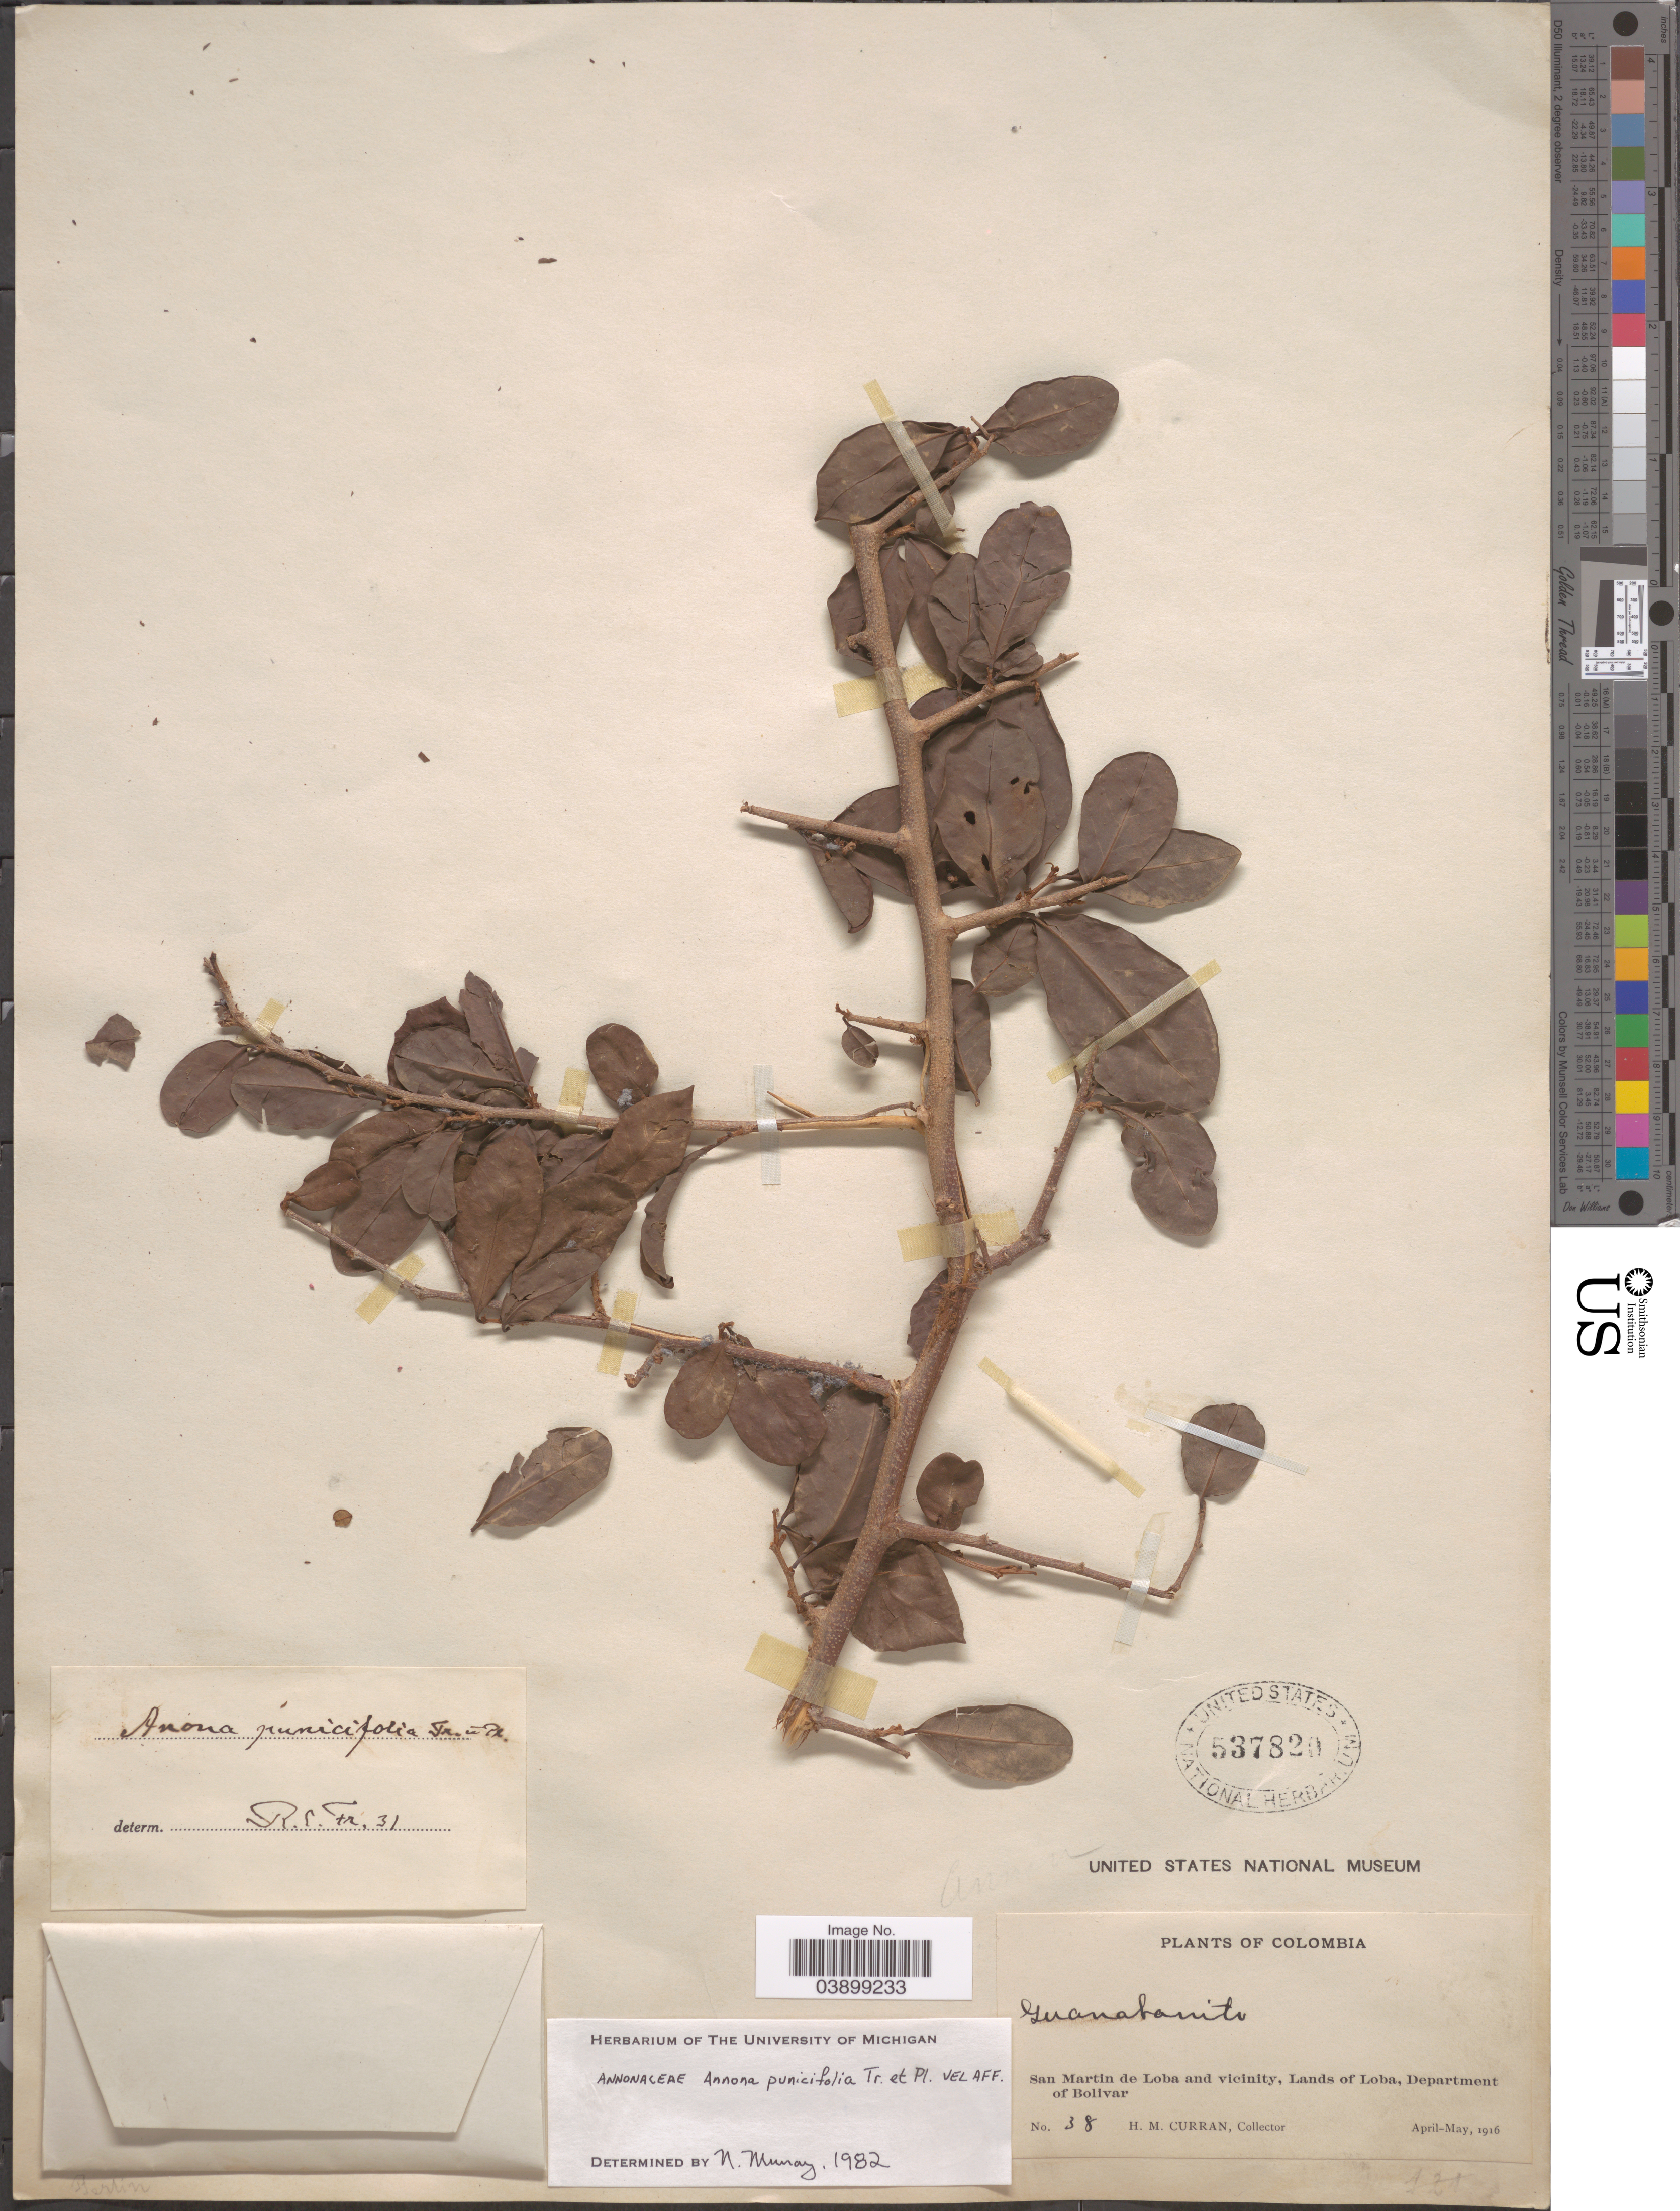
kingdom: Plantae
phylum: Tracheophyta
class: Magnoliopsida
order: Magnoliales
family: Annonaceae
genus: Annona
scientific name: Annona punicifolia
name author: Triana & Planch.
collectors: H. M. Curran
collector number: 38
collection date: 1916-04/1916-05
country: Colombia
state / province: Bolívar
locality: San Martin de Loba and vicinity, Lands of Loba, Department of Bolivar.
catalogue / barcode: US 537820